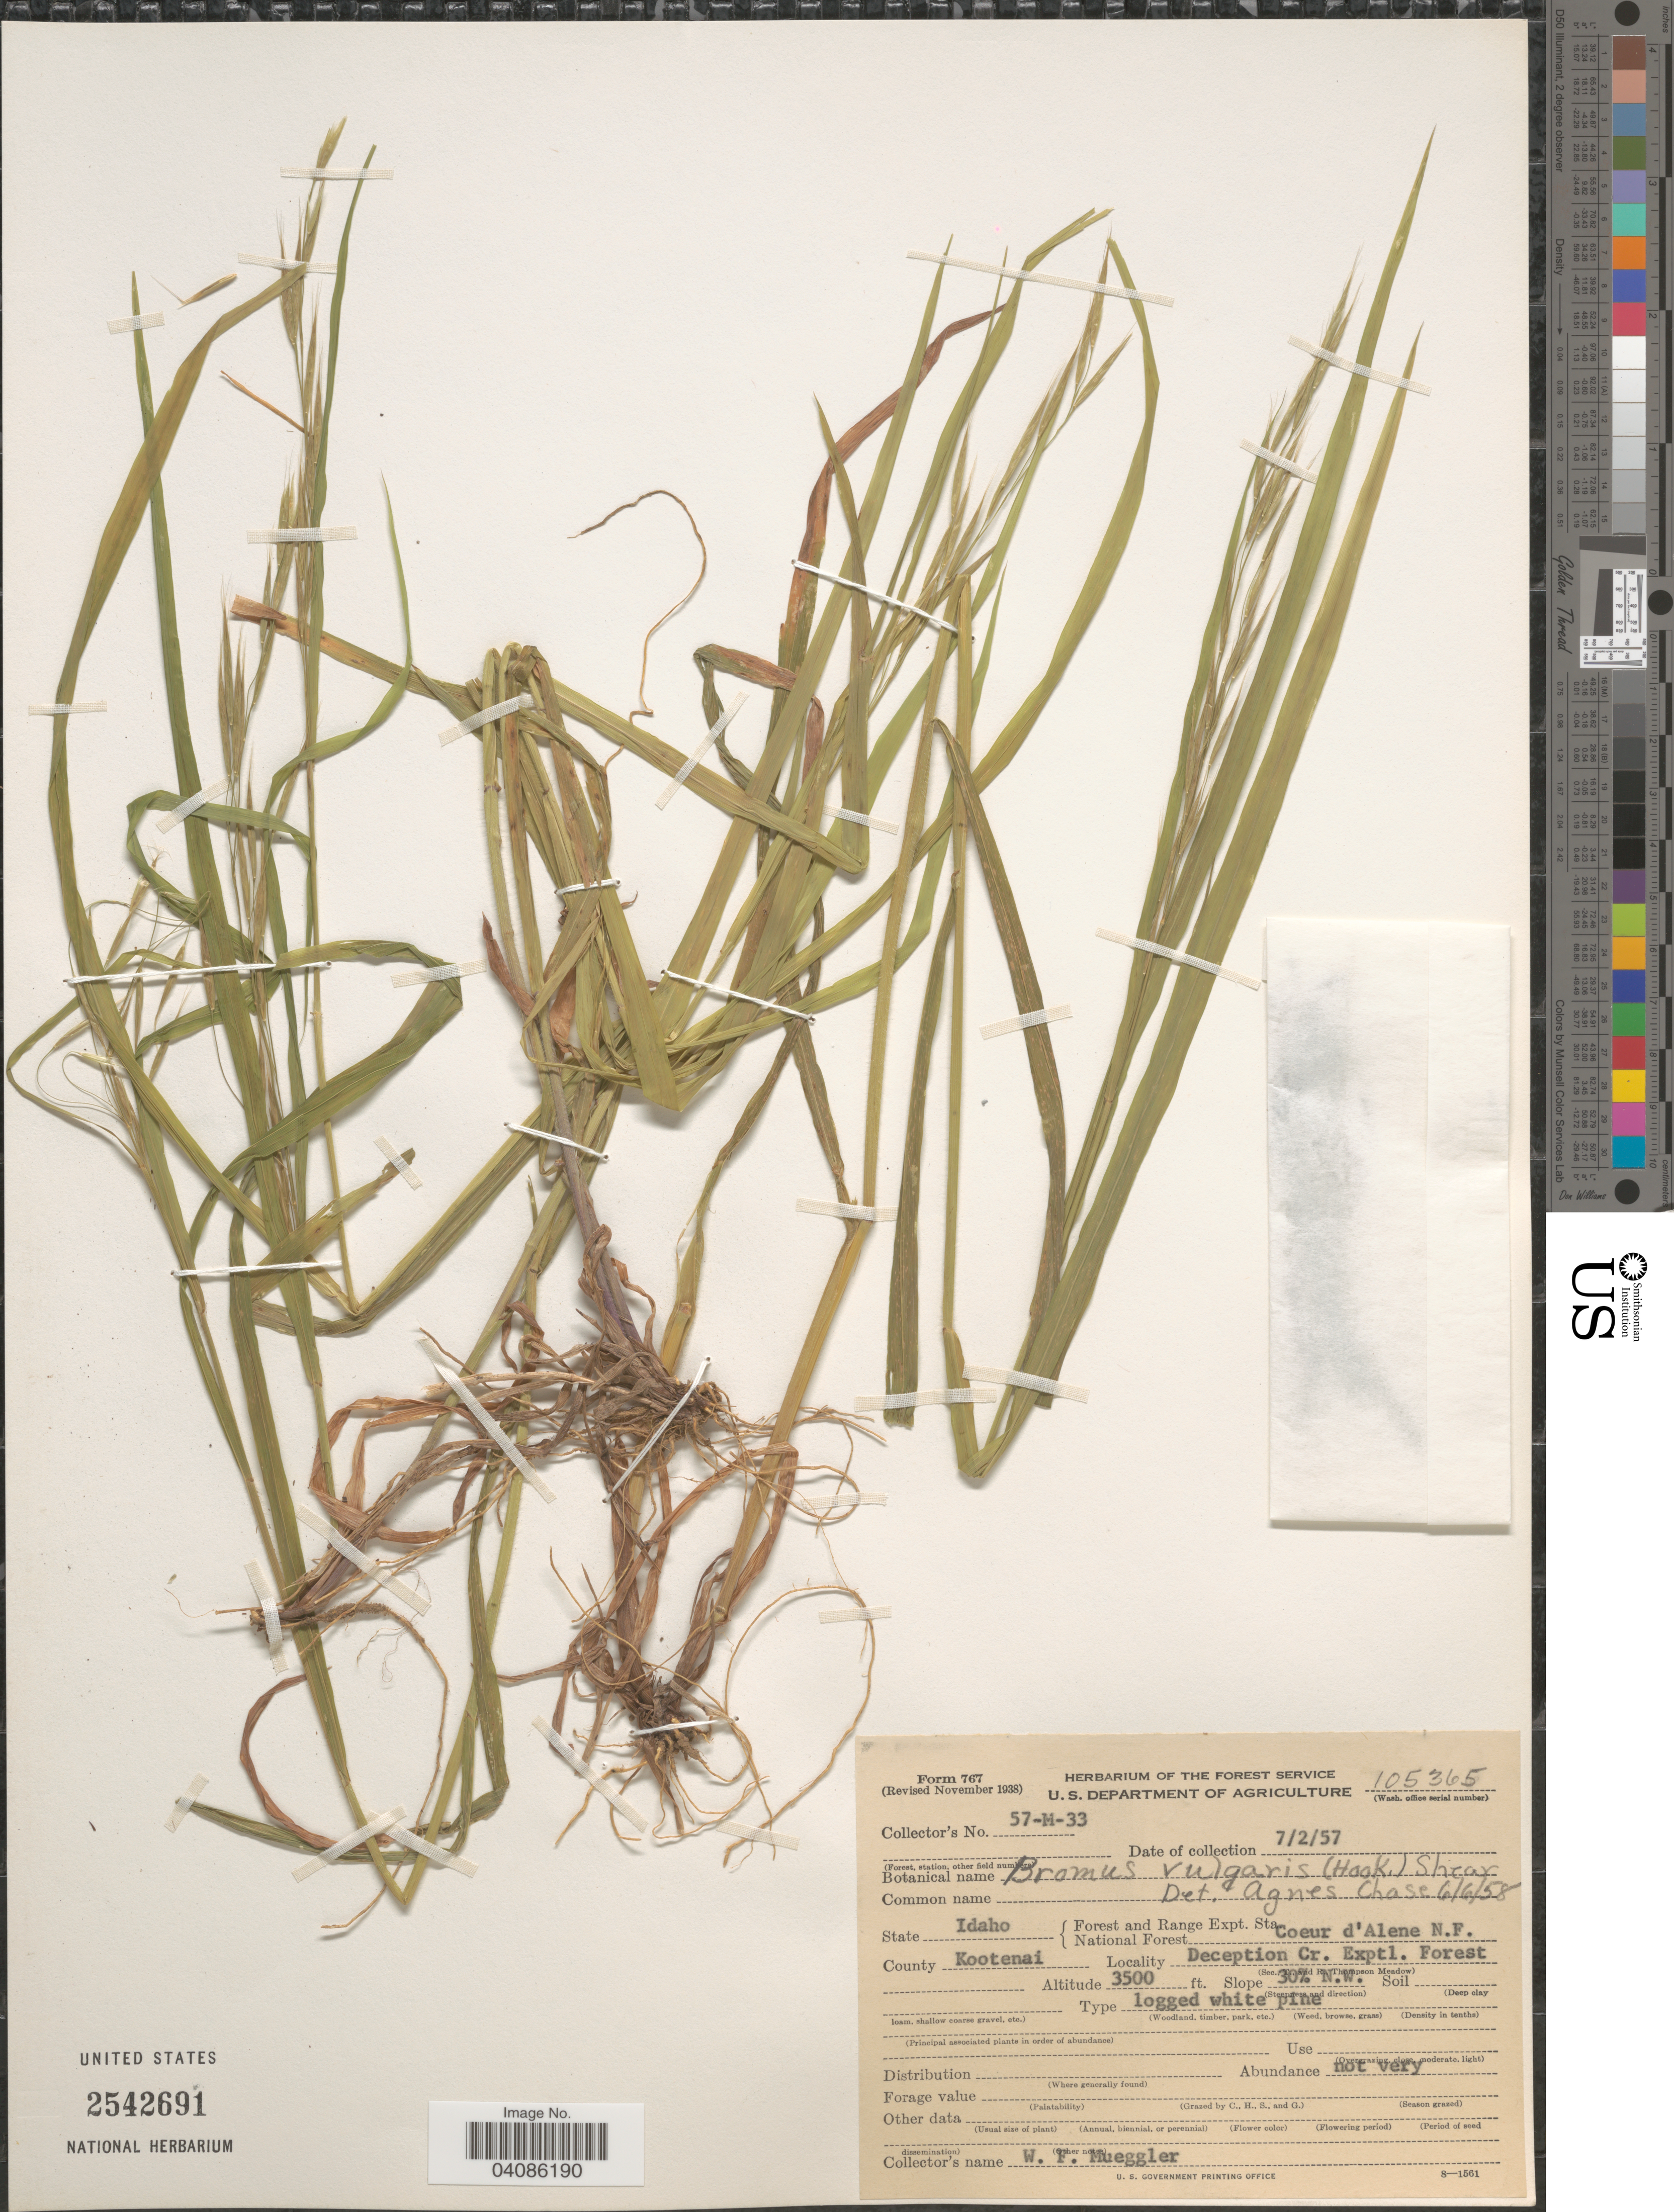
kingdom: Plantae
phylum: Tracheophyta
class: Liliopsida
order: Poales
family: Poaceae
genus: Bromus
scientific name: Bromus texensis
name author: (Shear) Hitchc.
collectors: W. Mueggler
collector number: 57-M-33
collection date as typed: Transcribed d/m/y: 2/7/57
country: United States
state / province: Idaho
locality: Forest and Range Expt. Sta National Forest Couer d'Alene N.F. County Kootenai. Deception Cr. Exptl. Forest.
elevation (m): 1067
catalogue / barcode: US 2542691